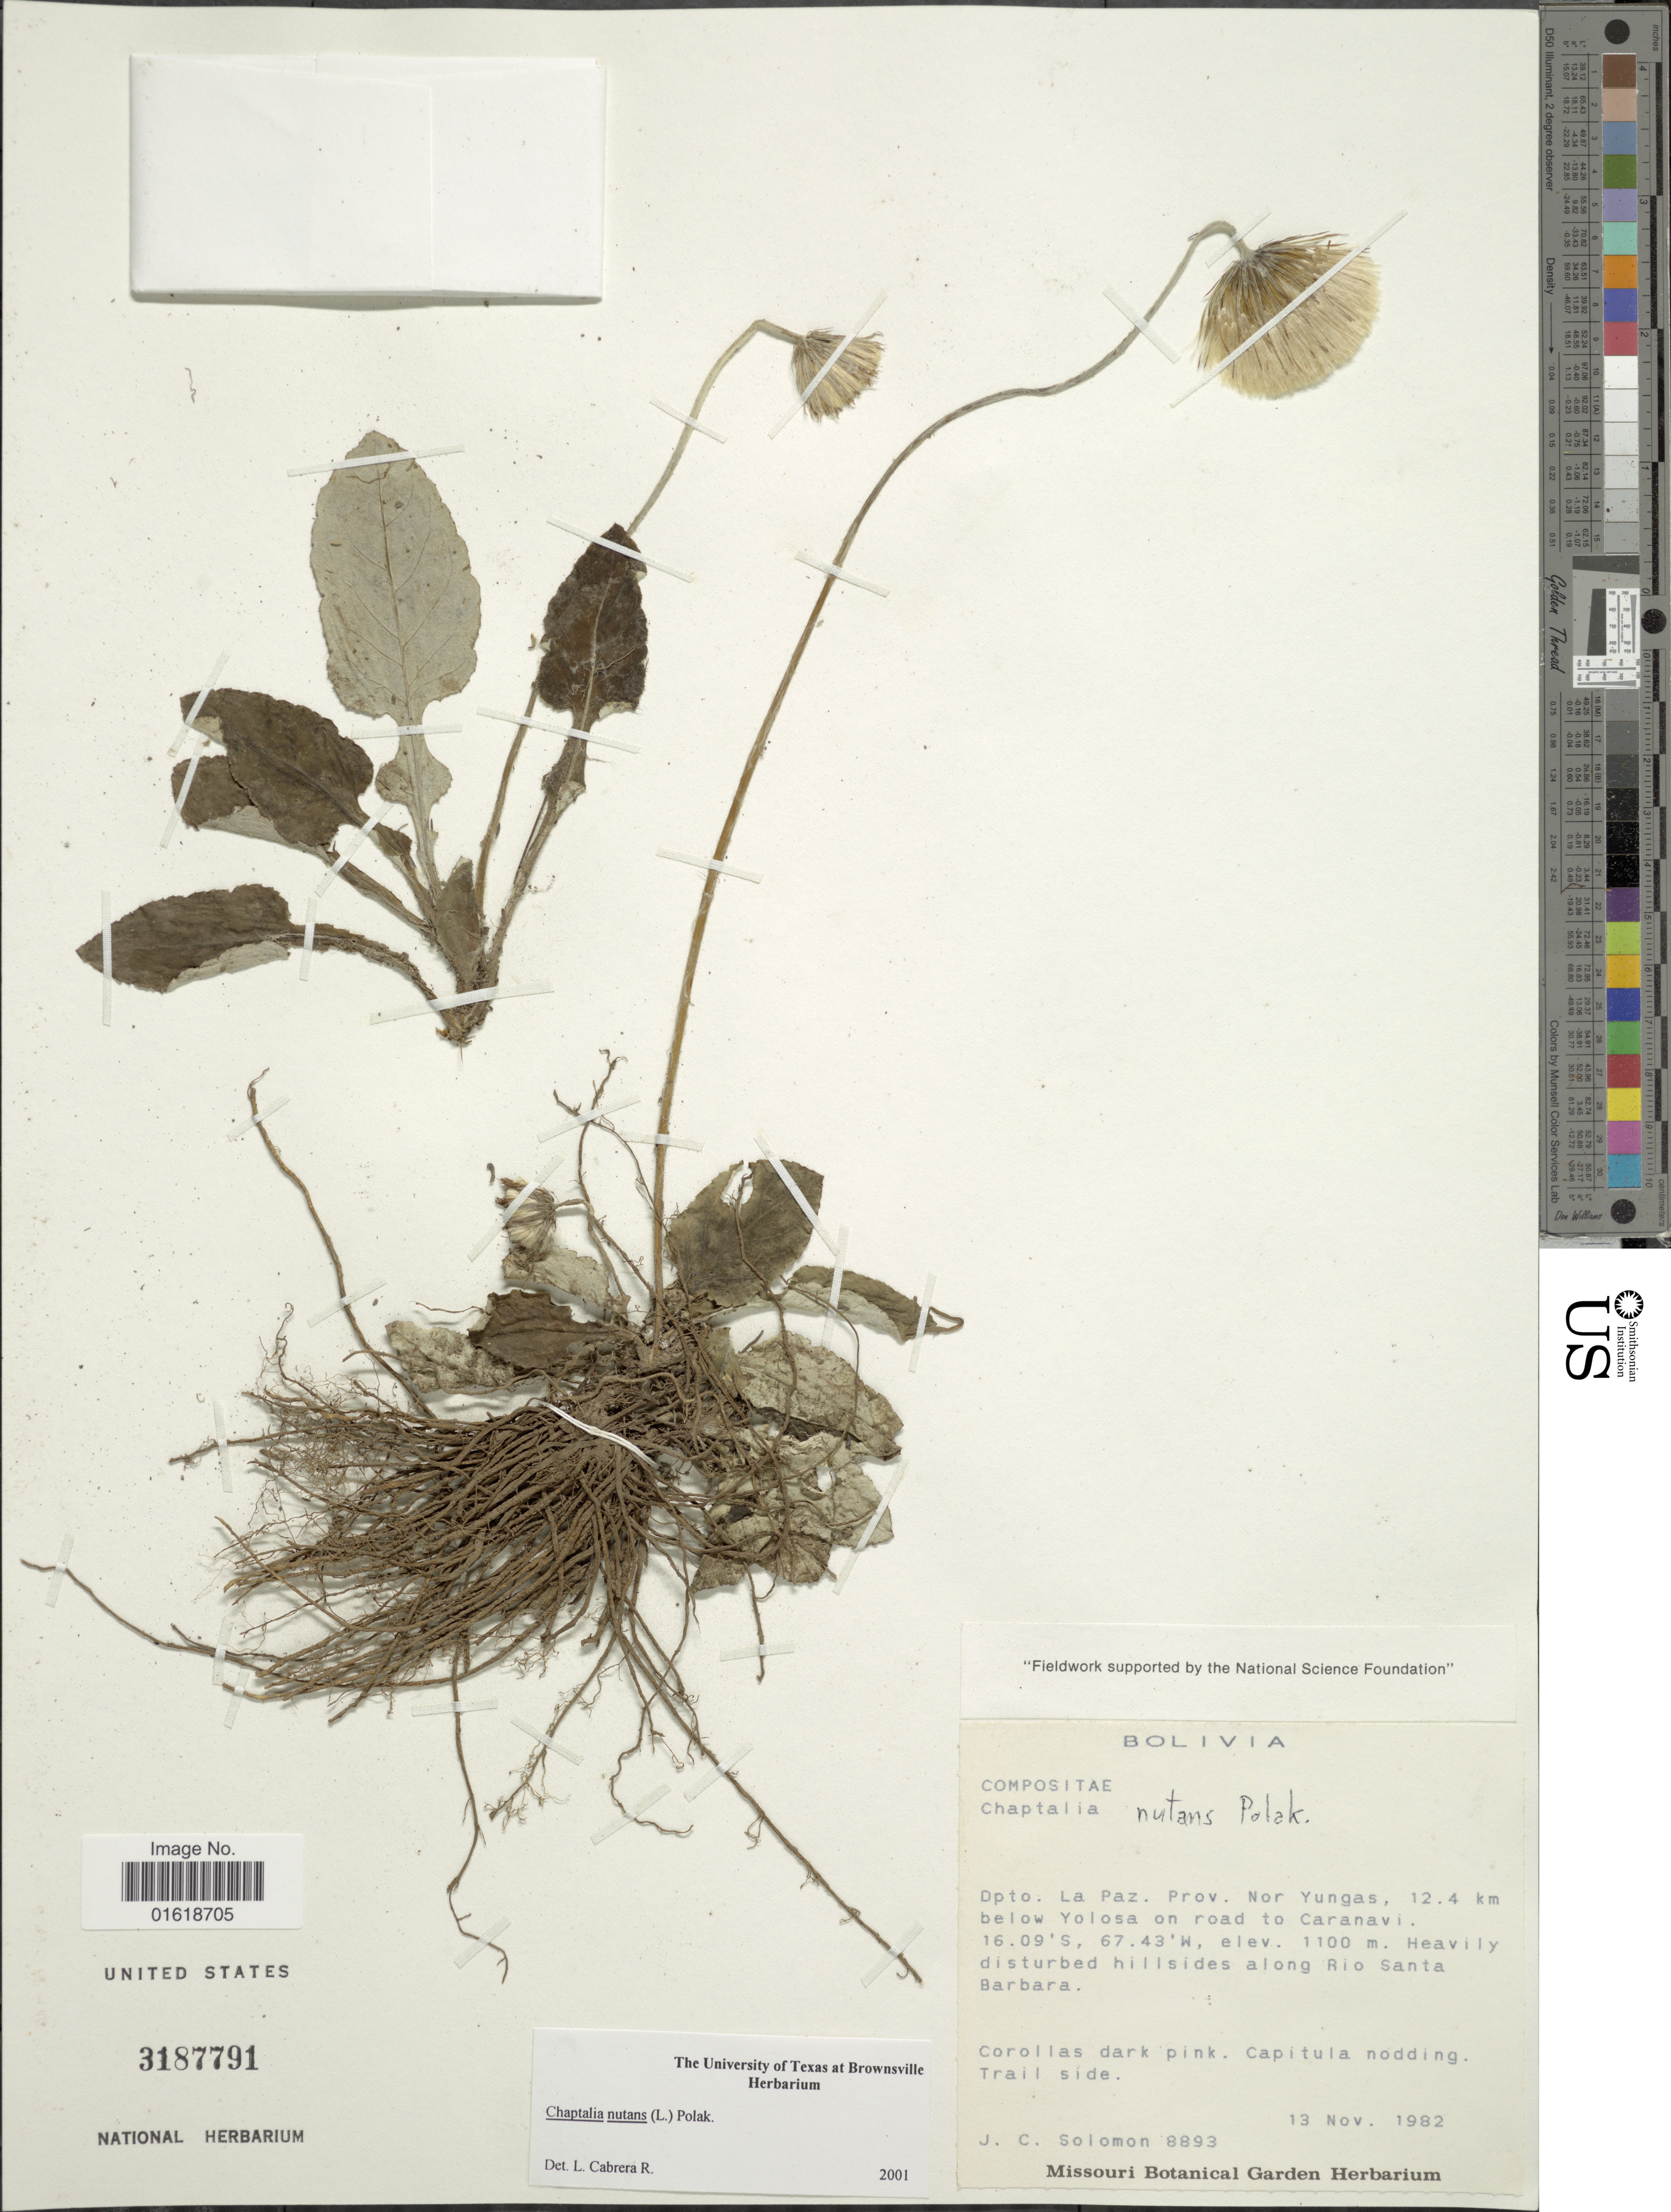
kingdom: Plantae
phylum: Tracheophyta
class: Magnoliopsida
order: Asterales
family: Asteraceae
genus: Chaptalia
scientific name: Chaptalia nutans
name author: (L.) Pol.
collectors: J. C. Solomon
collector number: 8893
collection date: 1982-11-13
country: Bolivia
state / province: La Paz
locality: Dpto. La Paz. Prov. Nor Yungas, 12.4 km below Yolosa on road to Caranavi. Heavily disturbed hillsides along Rio Santa Barbara.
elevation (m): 1100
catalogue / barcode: US 3187791